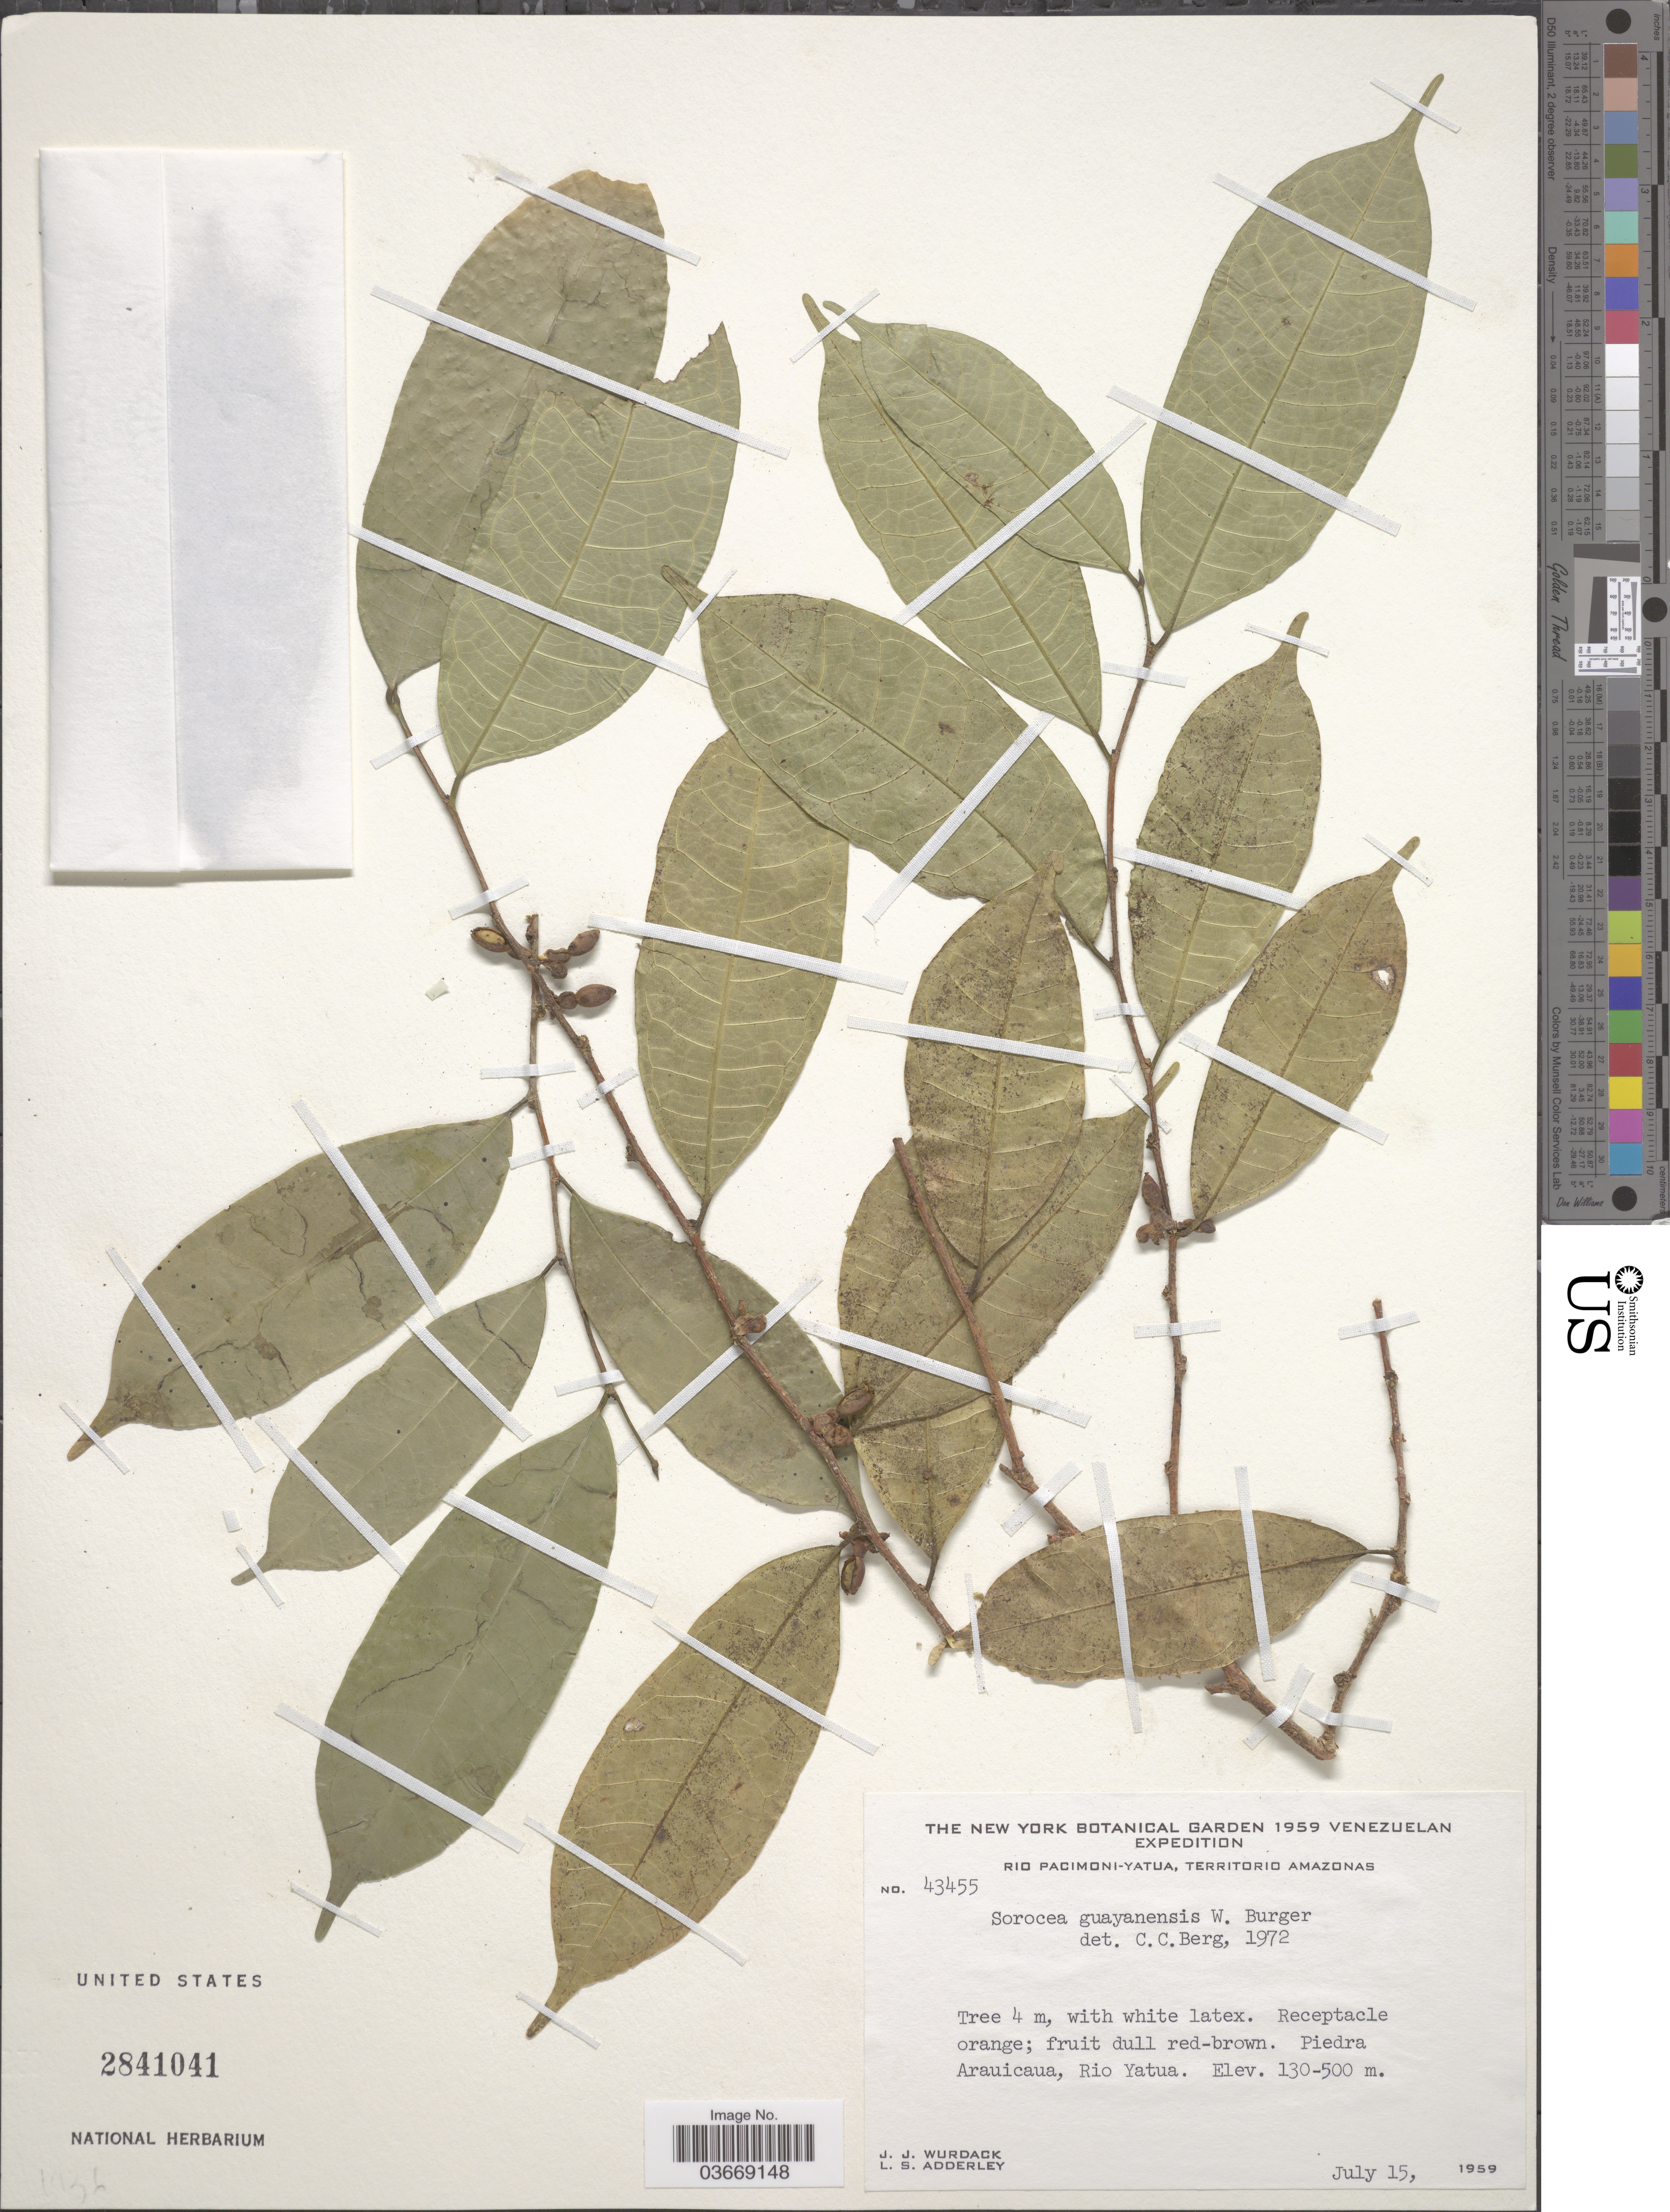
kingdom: Plantae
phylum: Tracheophyta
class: Magnoliopsida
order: Rosales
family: Moraceae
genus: Sorocea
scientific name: Sorocea guayanensis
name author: W.C. Burger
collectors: J. J. Wurdack & L. S. Adderley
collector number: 43455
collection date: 1959-07-15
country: Venezuela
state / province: Amazonas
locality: Rio Pacimoni-Yatua. Piedra Arauicaua, Rio Yatua.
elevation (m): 130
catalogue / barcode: US 2841041